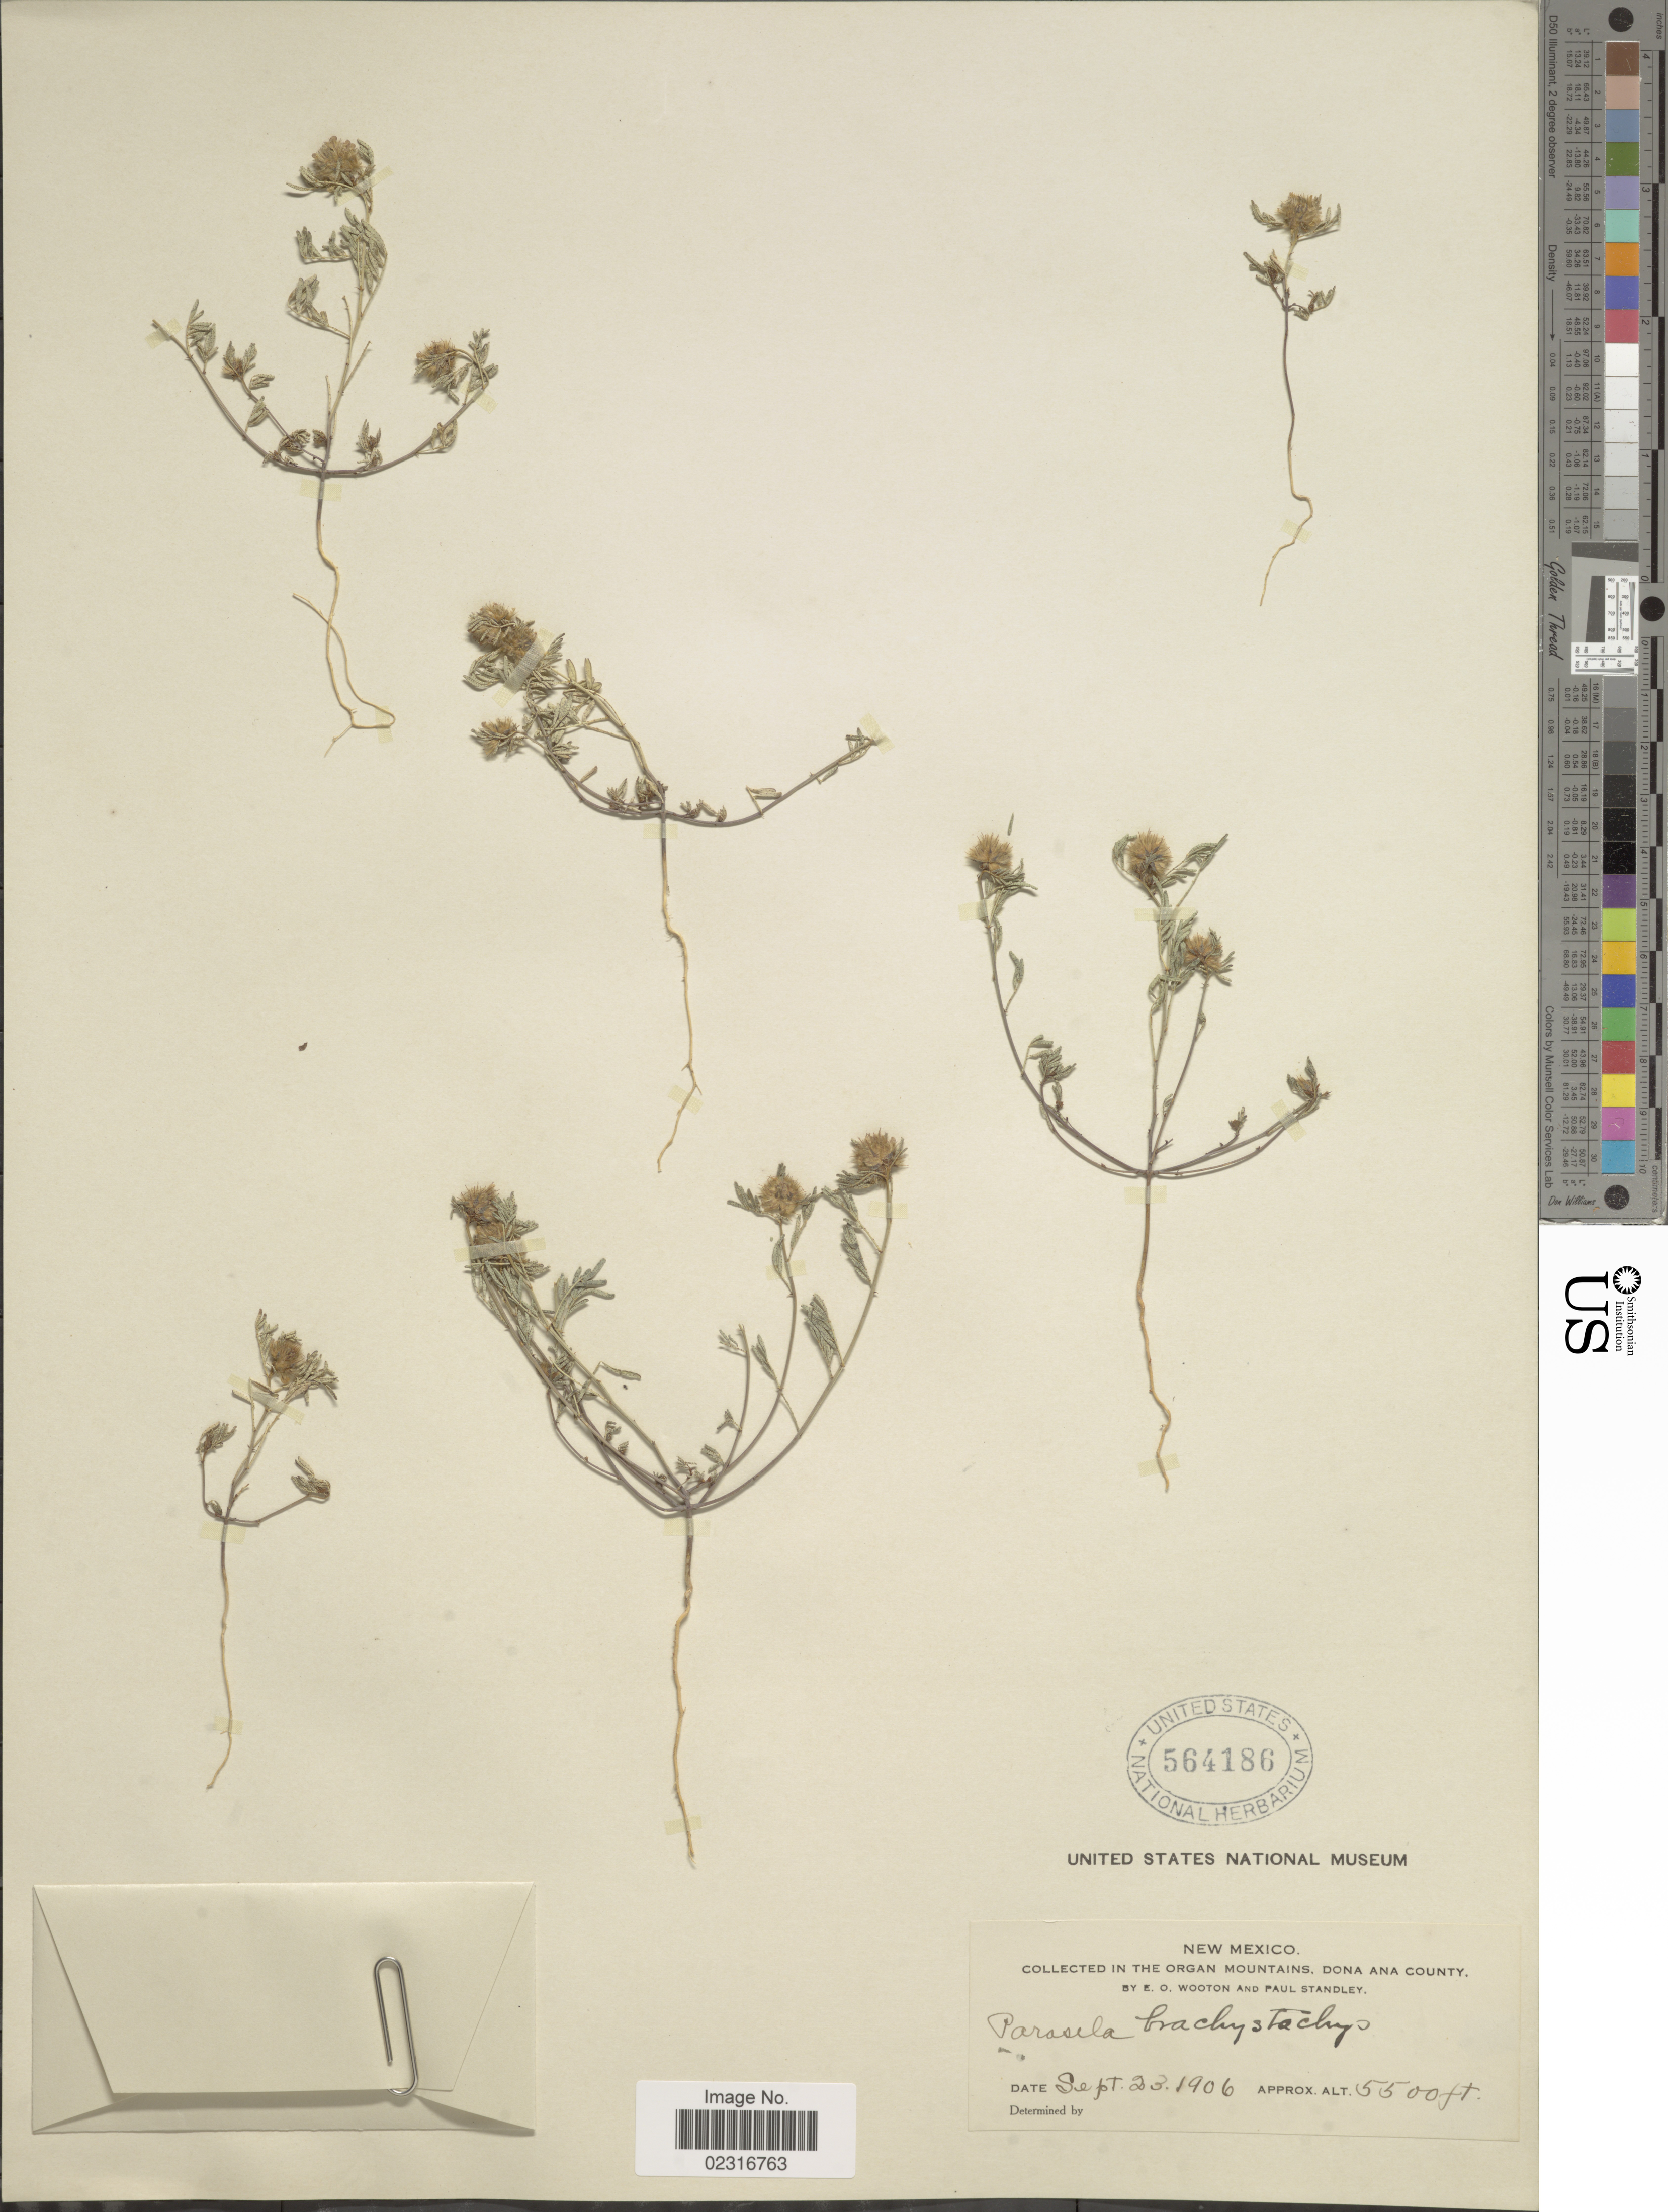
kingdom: Plantae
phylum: Tracheophyta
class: Magnoliopsida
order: Fabales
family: Fabaceae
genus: Dalea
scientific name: Dalea brachystachys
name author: A. Gray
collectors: E. O. Wooton & P. C. Standley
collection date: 1906-09-23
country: United States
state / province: New Mexico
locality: The Organ Mountains, Dona Ana County.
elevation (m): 1676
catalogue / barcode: US 564186